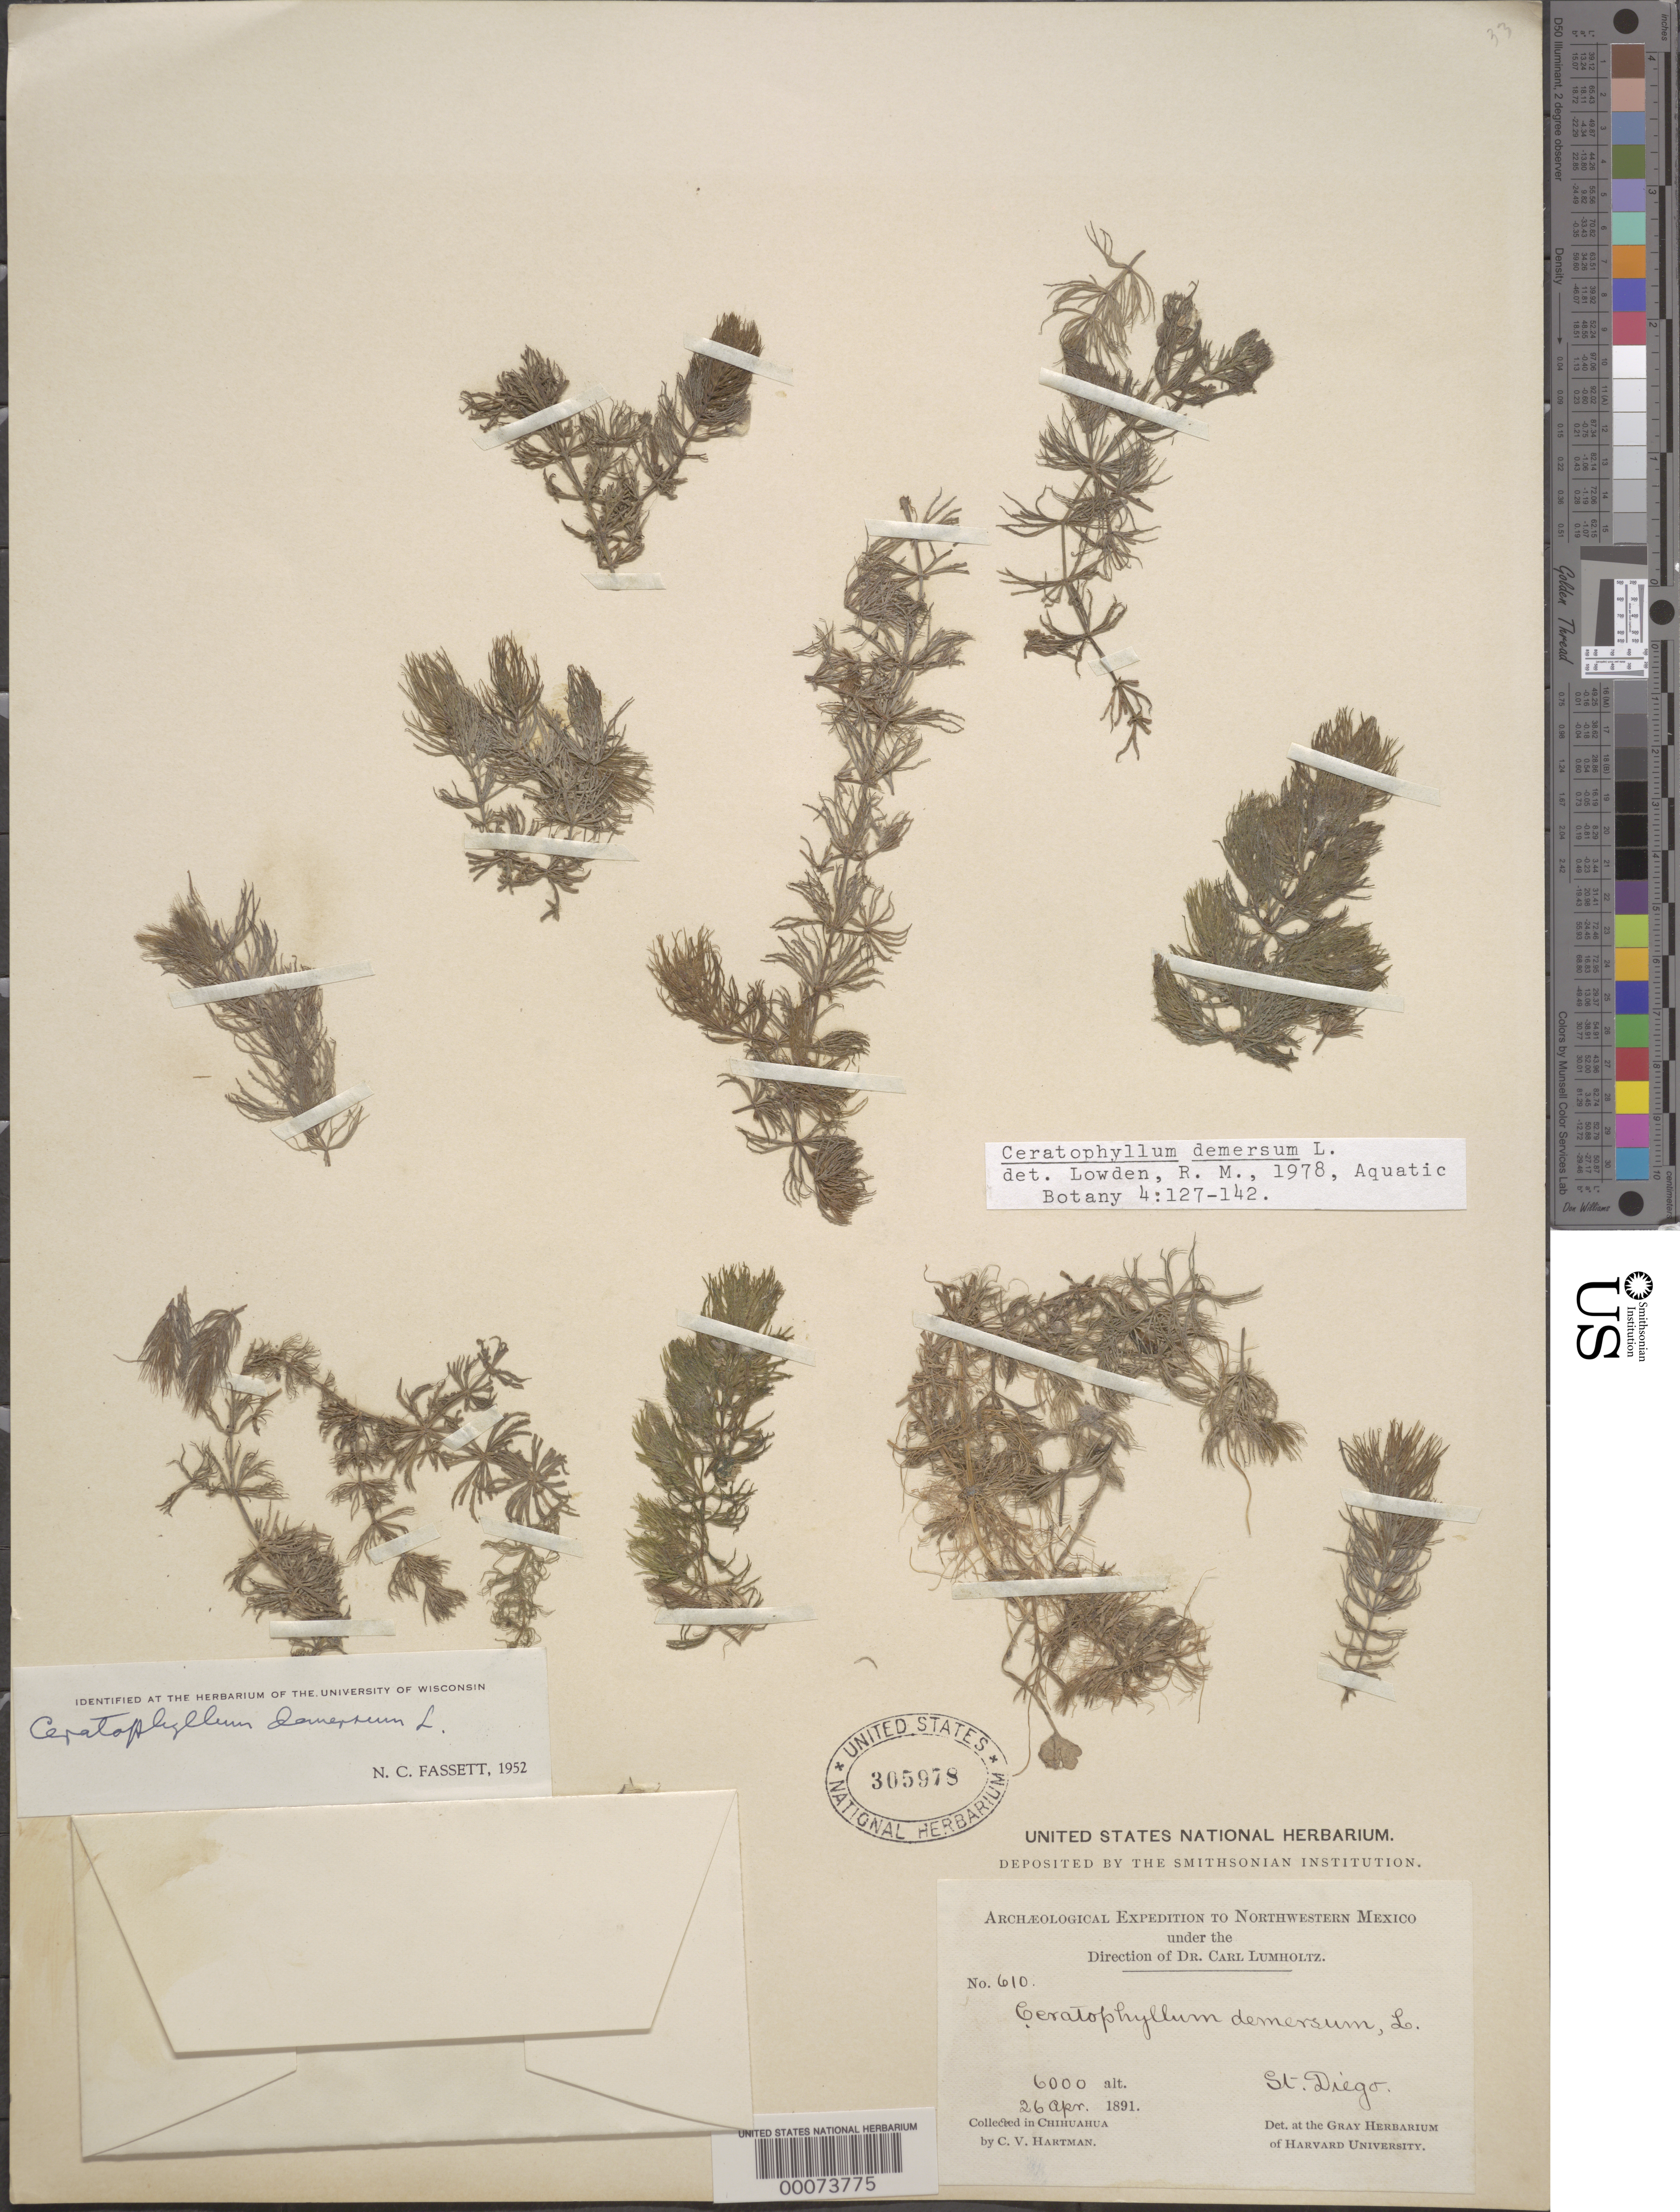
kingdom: Plantae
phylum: Tracheophyta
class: Magnoliopsida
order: Ceratophyllales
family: Ceratophyllaceae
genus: Ceratophyllum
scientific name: Ceratophyllum demersum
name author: L.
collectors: C. V. Hartman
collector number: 610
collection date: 1891-04-26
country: Mexico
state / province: Chihuahua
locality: Northwestern Mexico. St. Diego.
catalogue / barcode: US 305978